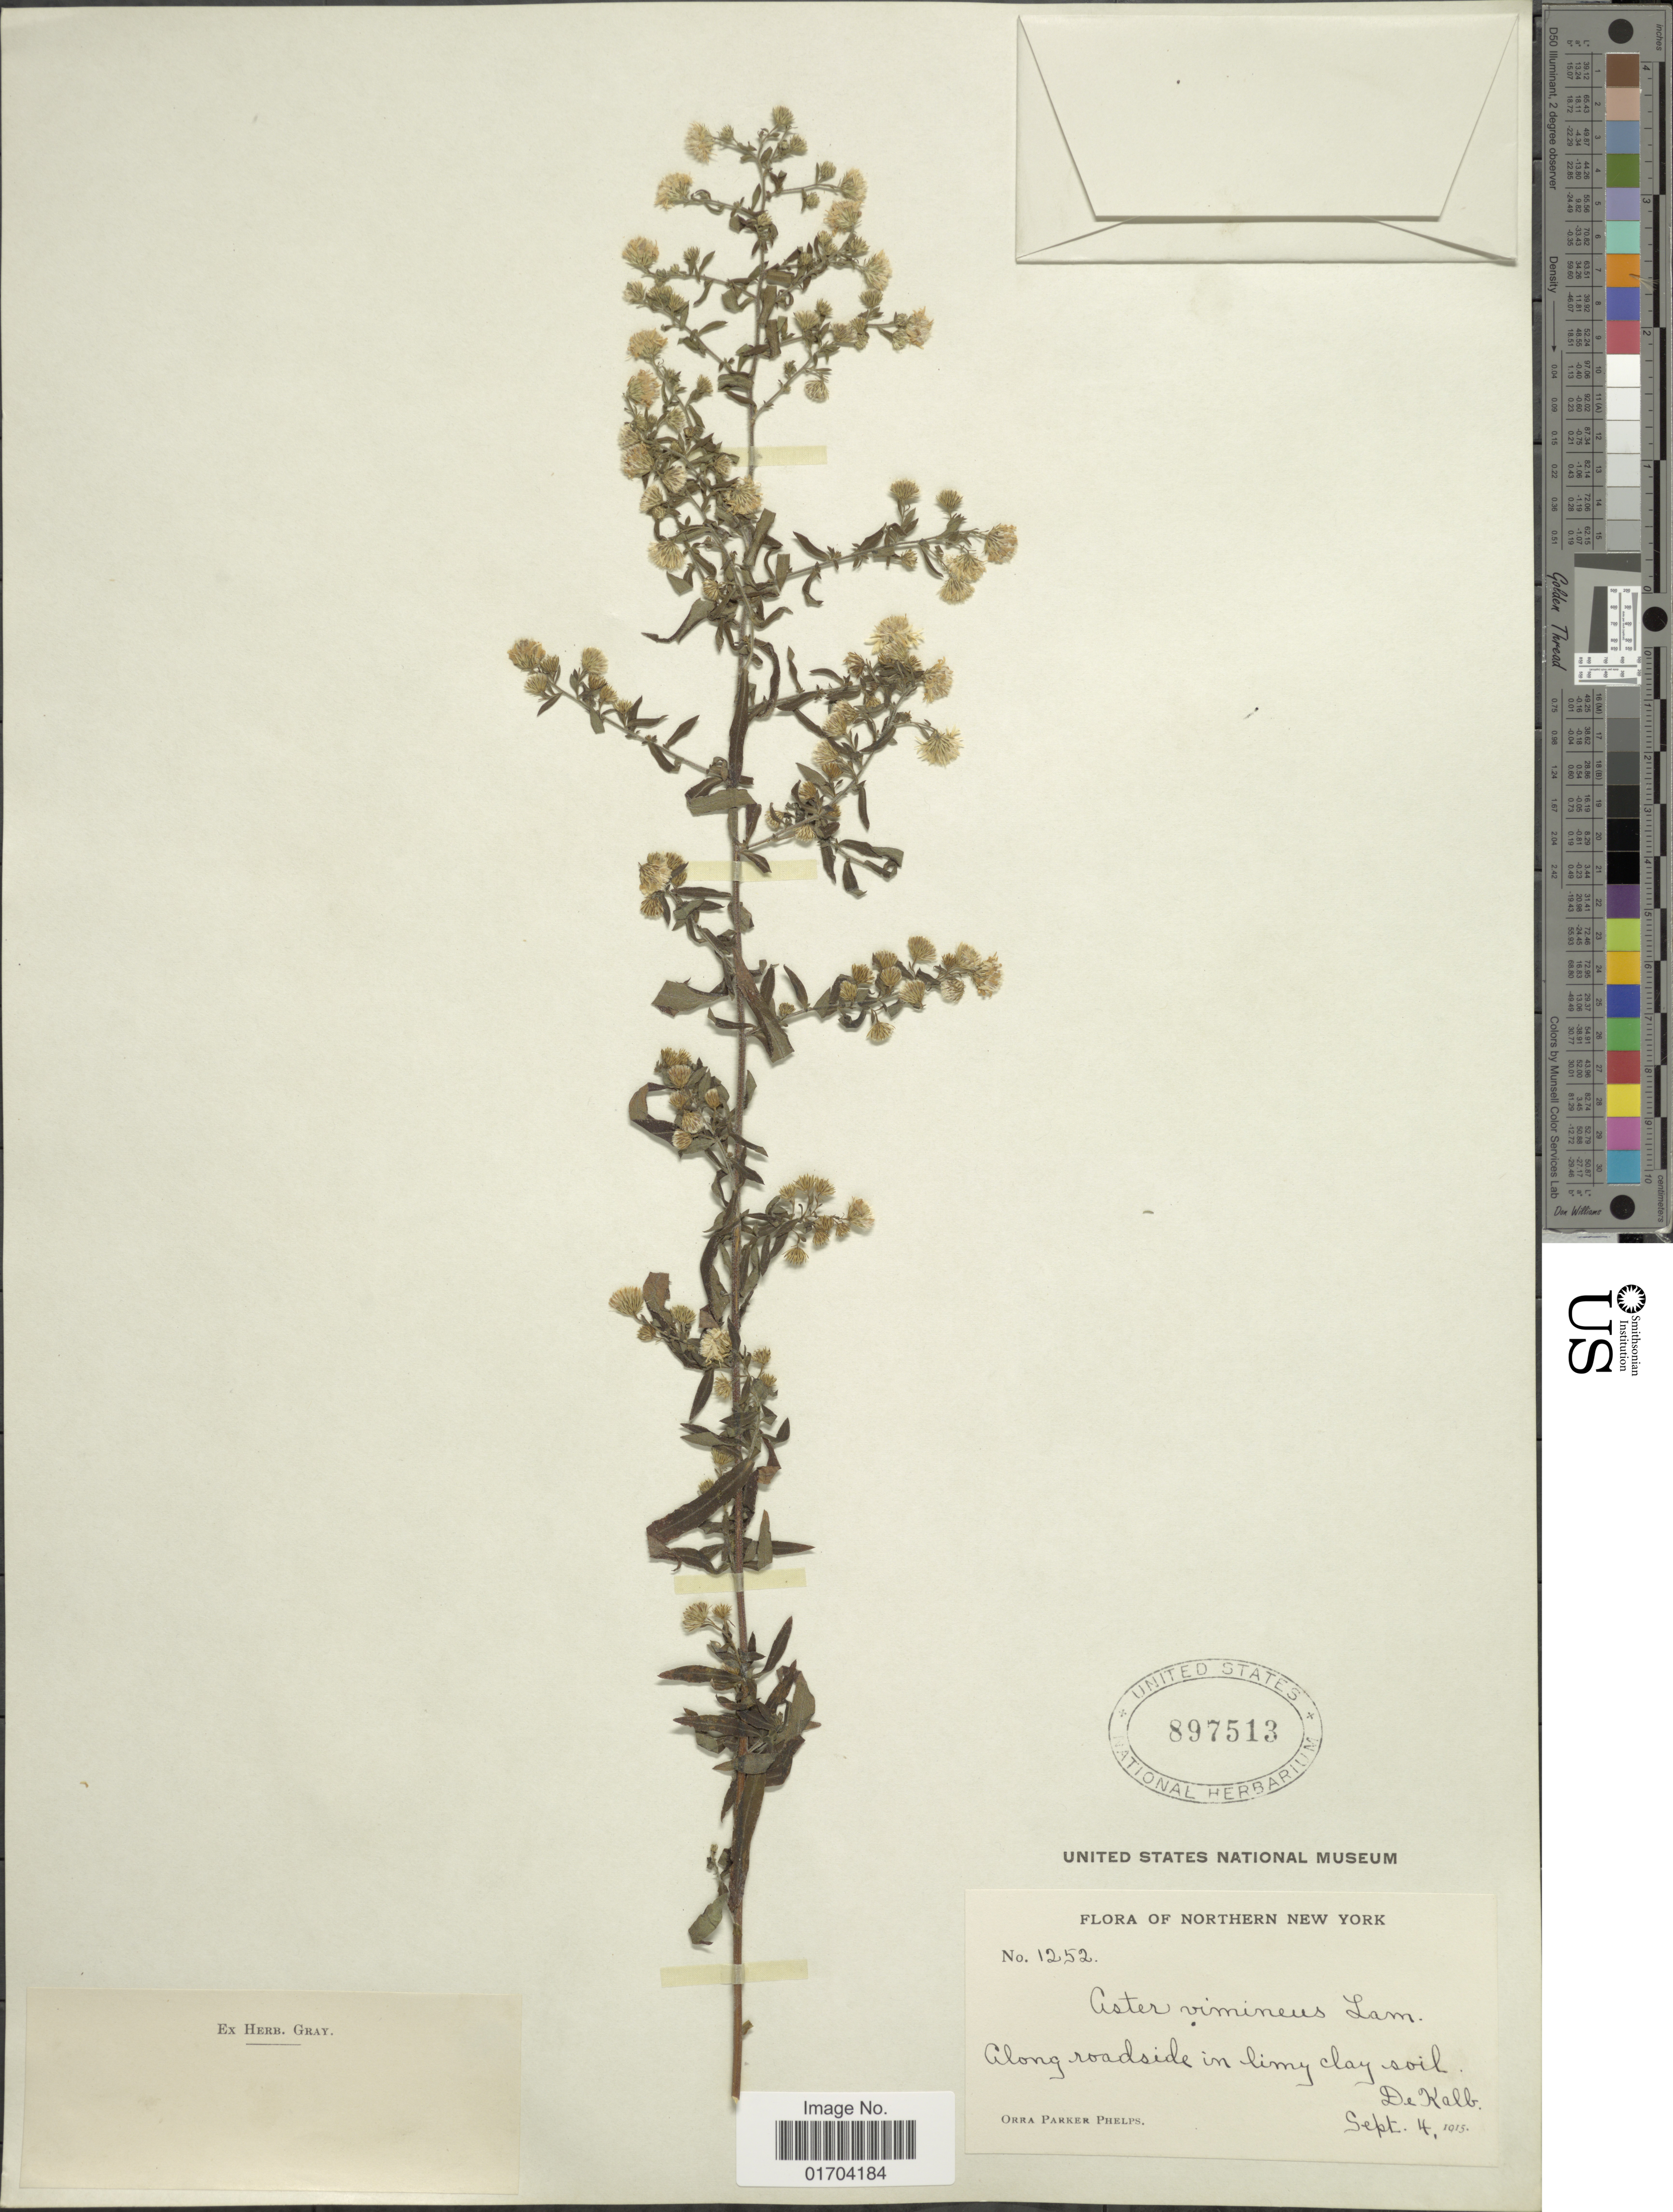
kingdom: Plantae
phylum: Tracheophyta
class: Magnoliopsida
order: Asterales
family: Asteraceae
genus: Symphyotrichum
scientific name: Symphyotrichum sp.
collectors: O. P. Phelps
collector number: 1252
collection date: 1915-09-04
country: United States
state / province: New York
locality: Northern New York, De Kalb.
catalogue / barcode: US 897513